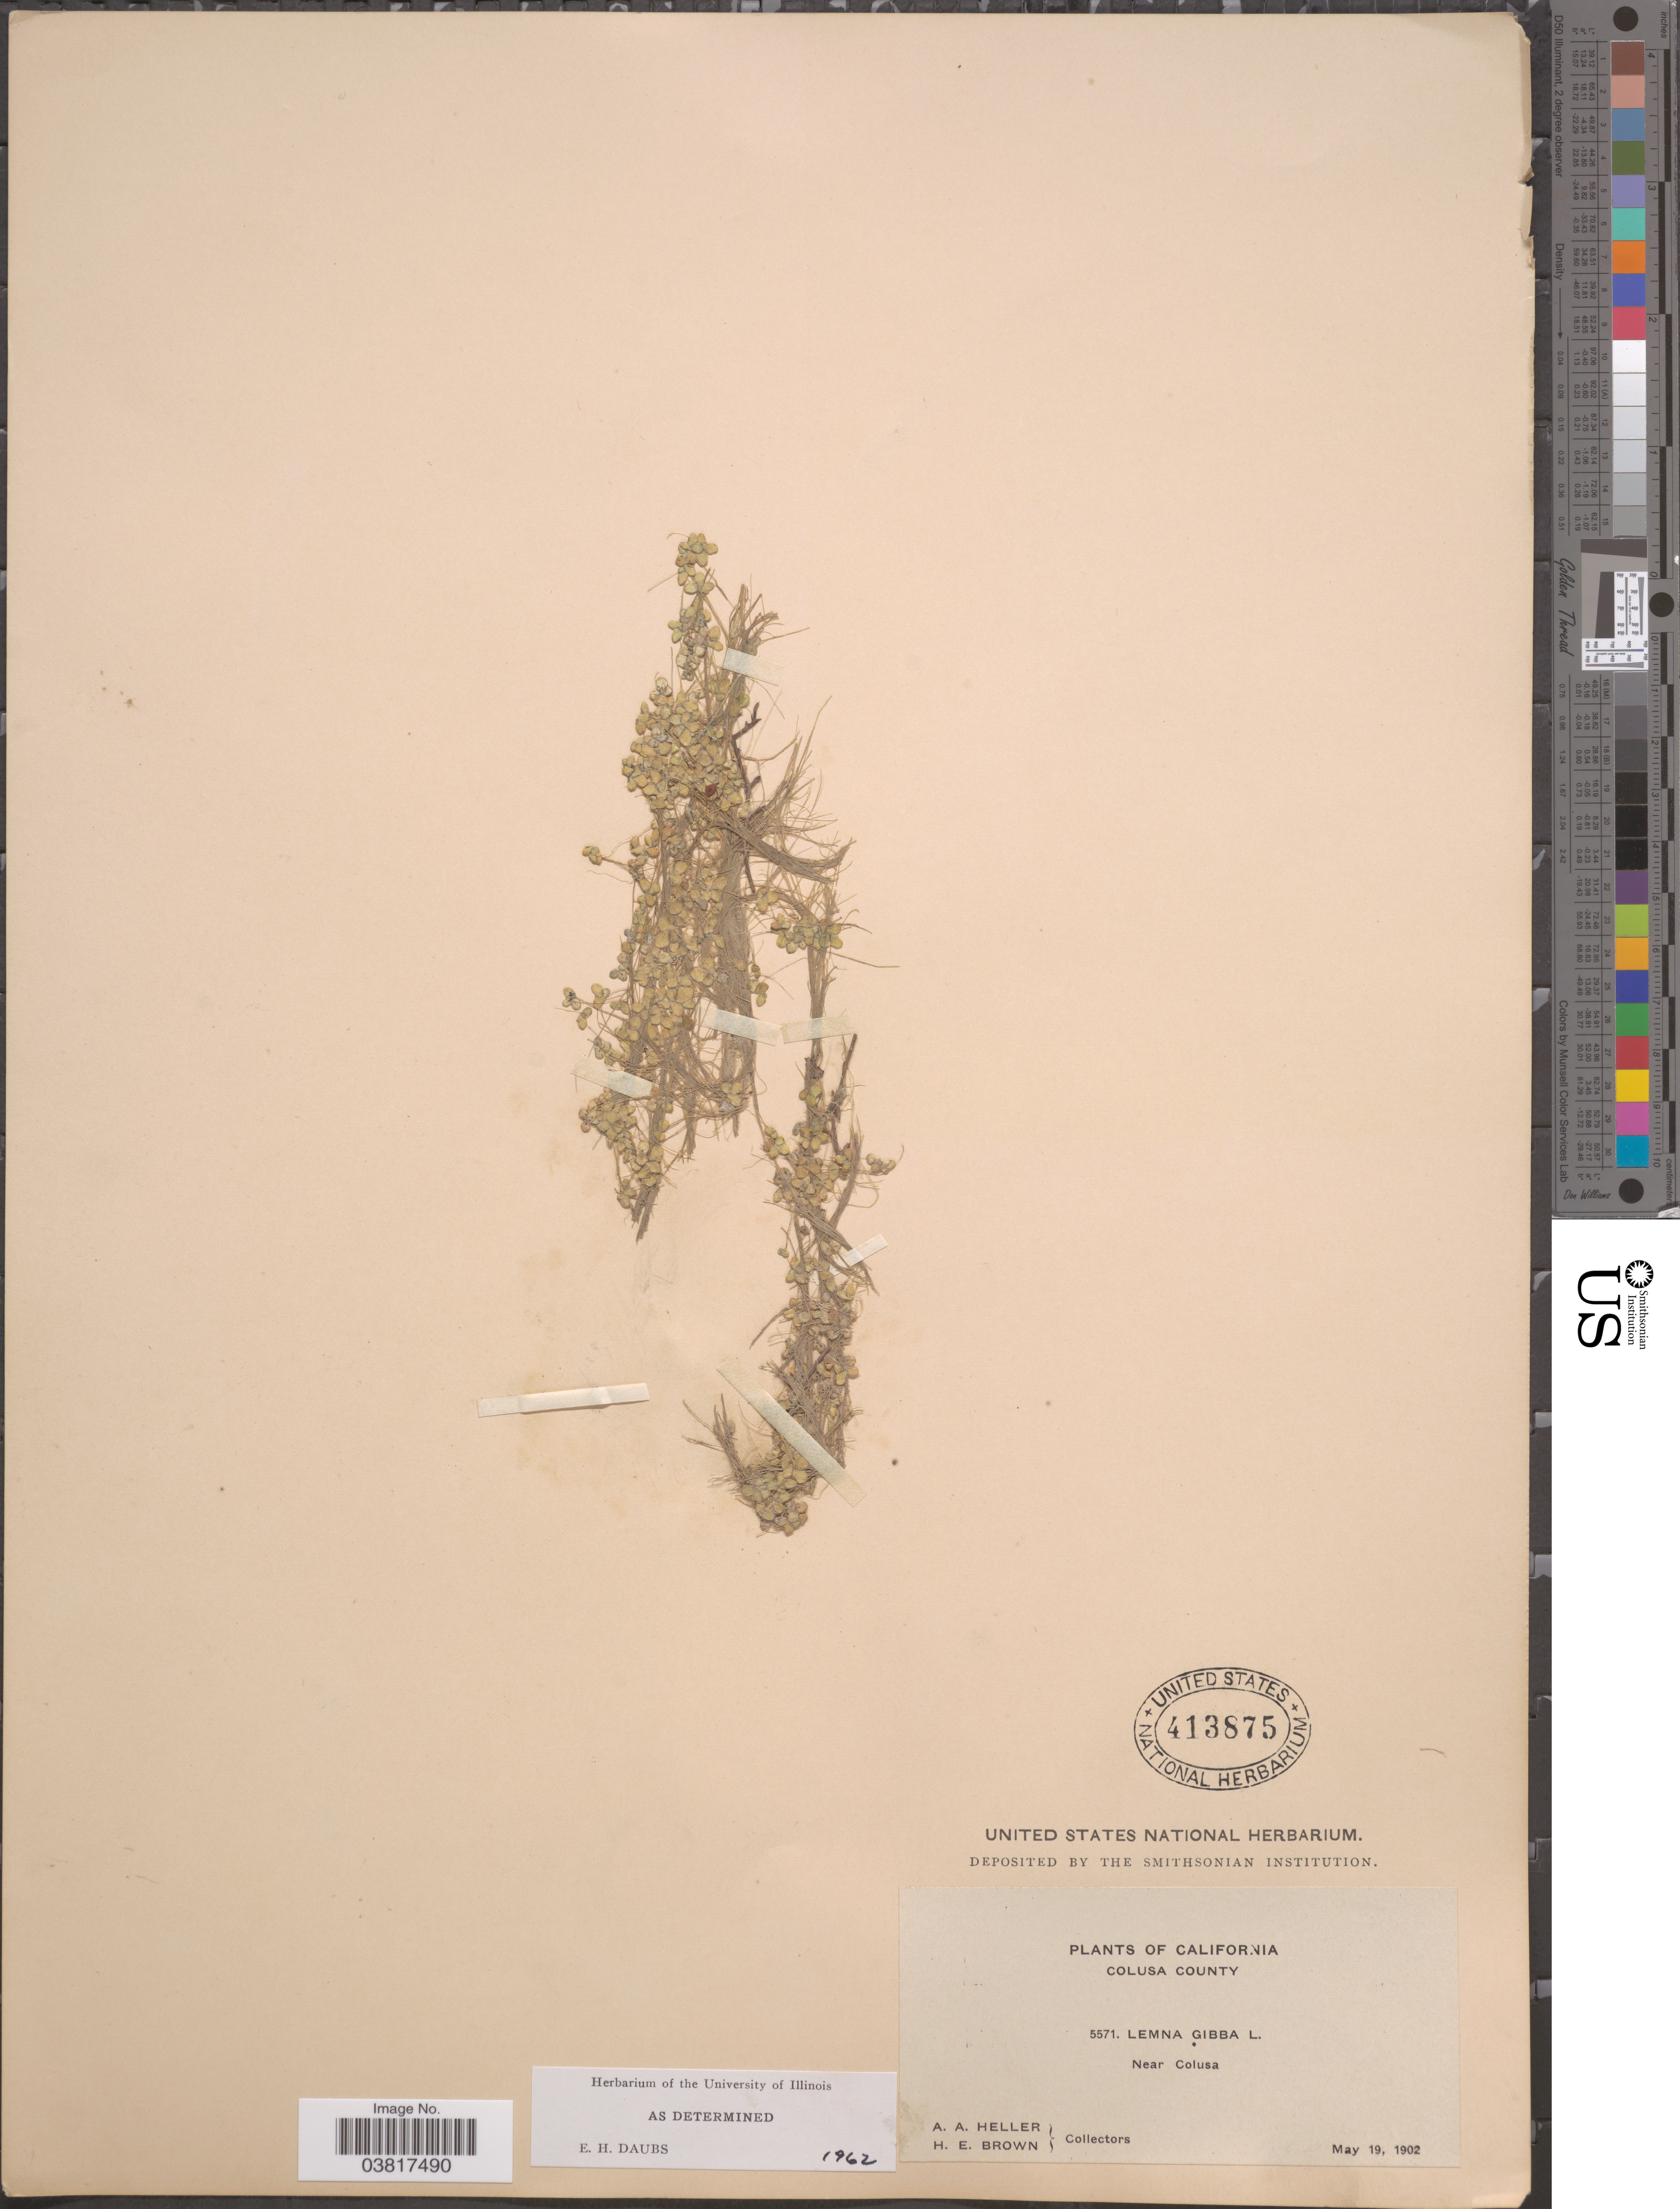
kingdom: Plantae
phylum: Tracheophyta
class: Liliopsida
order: Alismatales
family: Araceae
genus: Lemna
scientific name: Lemna gibba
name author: L.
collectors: A. A. Heller & H. E. Brown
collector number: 5571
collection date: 1902-05-19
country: United States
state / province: California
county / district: Colusa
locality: Colusa County. Near Colusa.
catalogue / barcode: US 413875